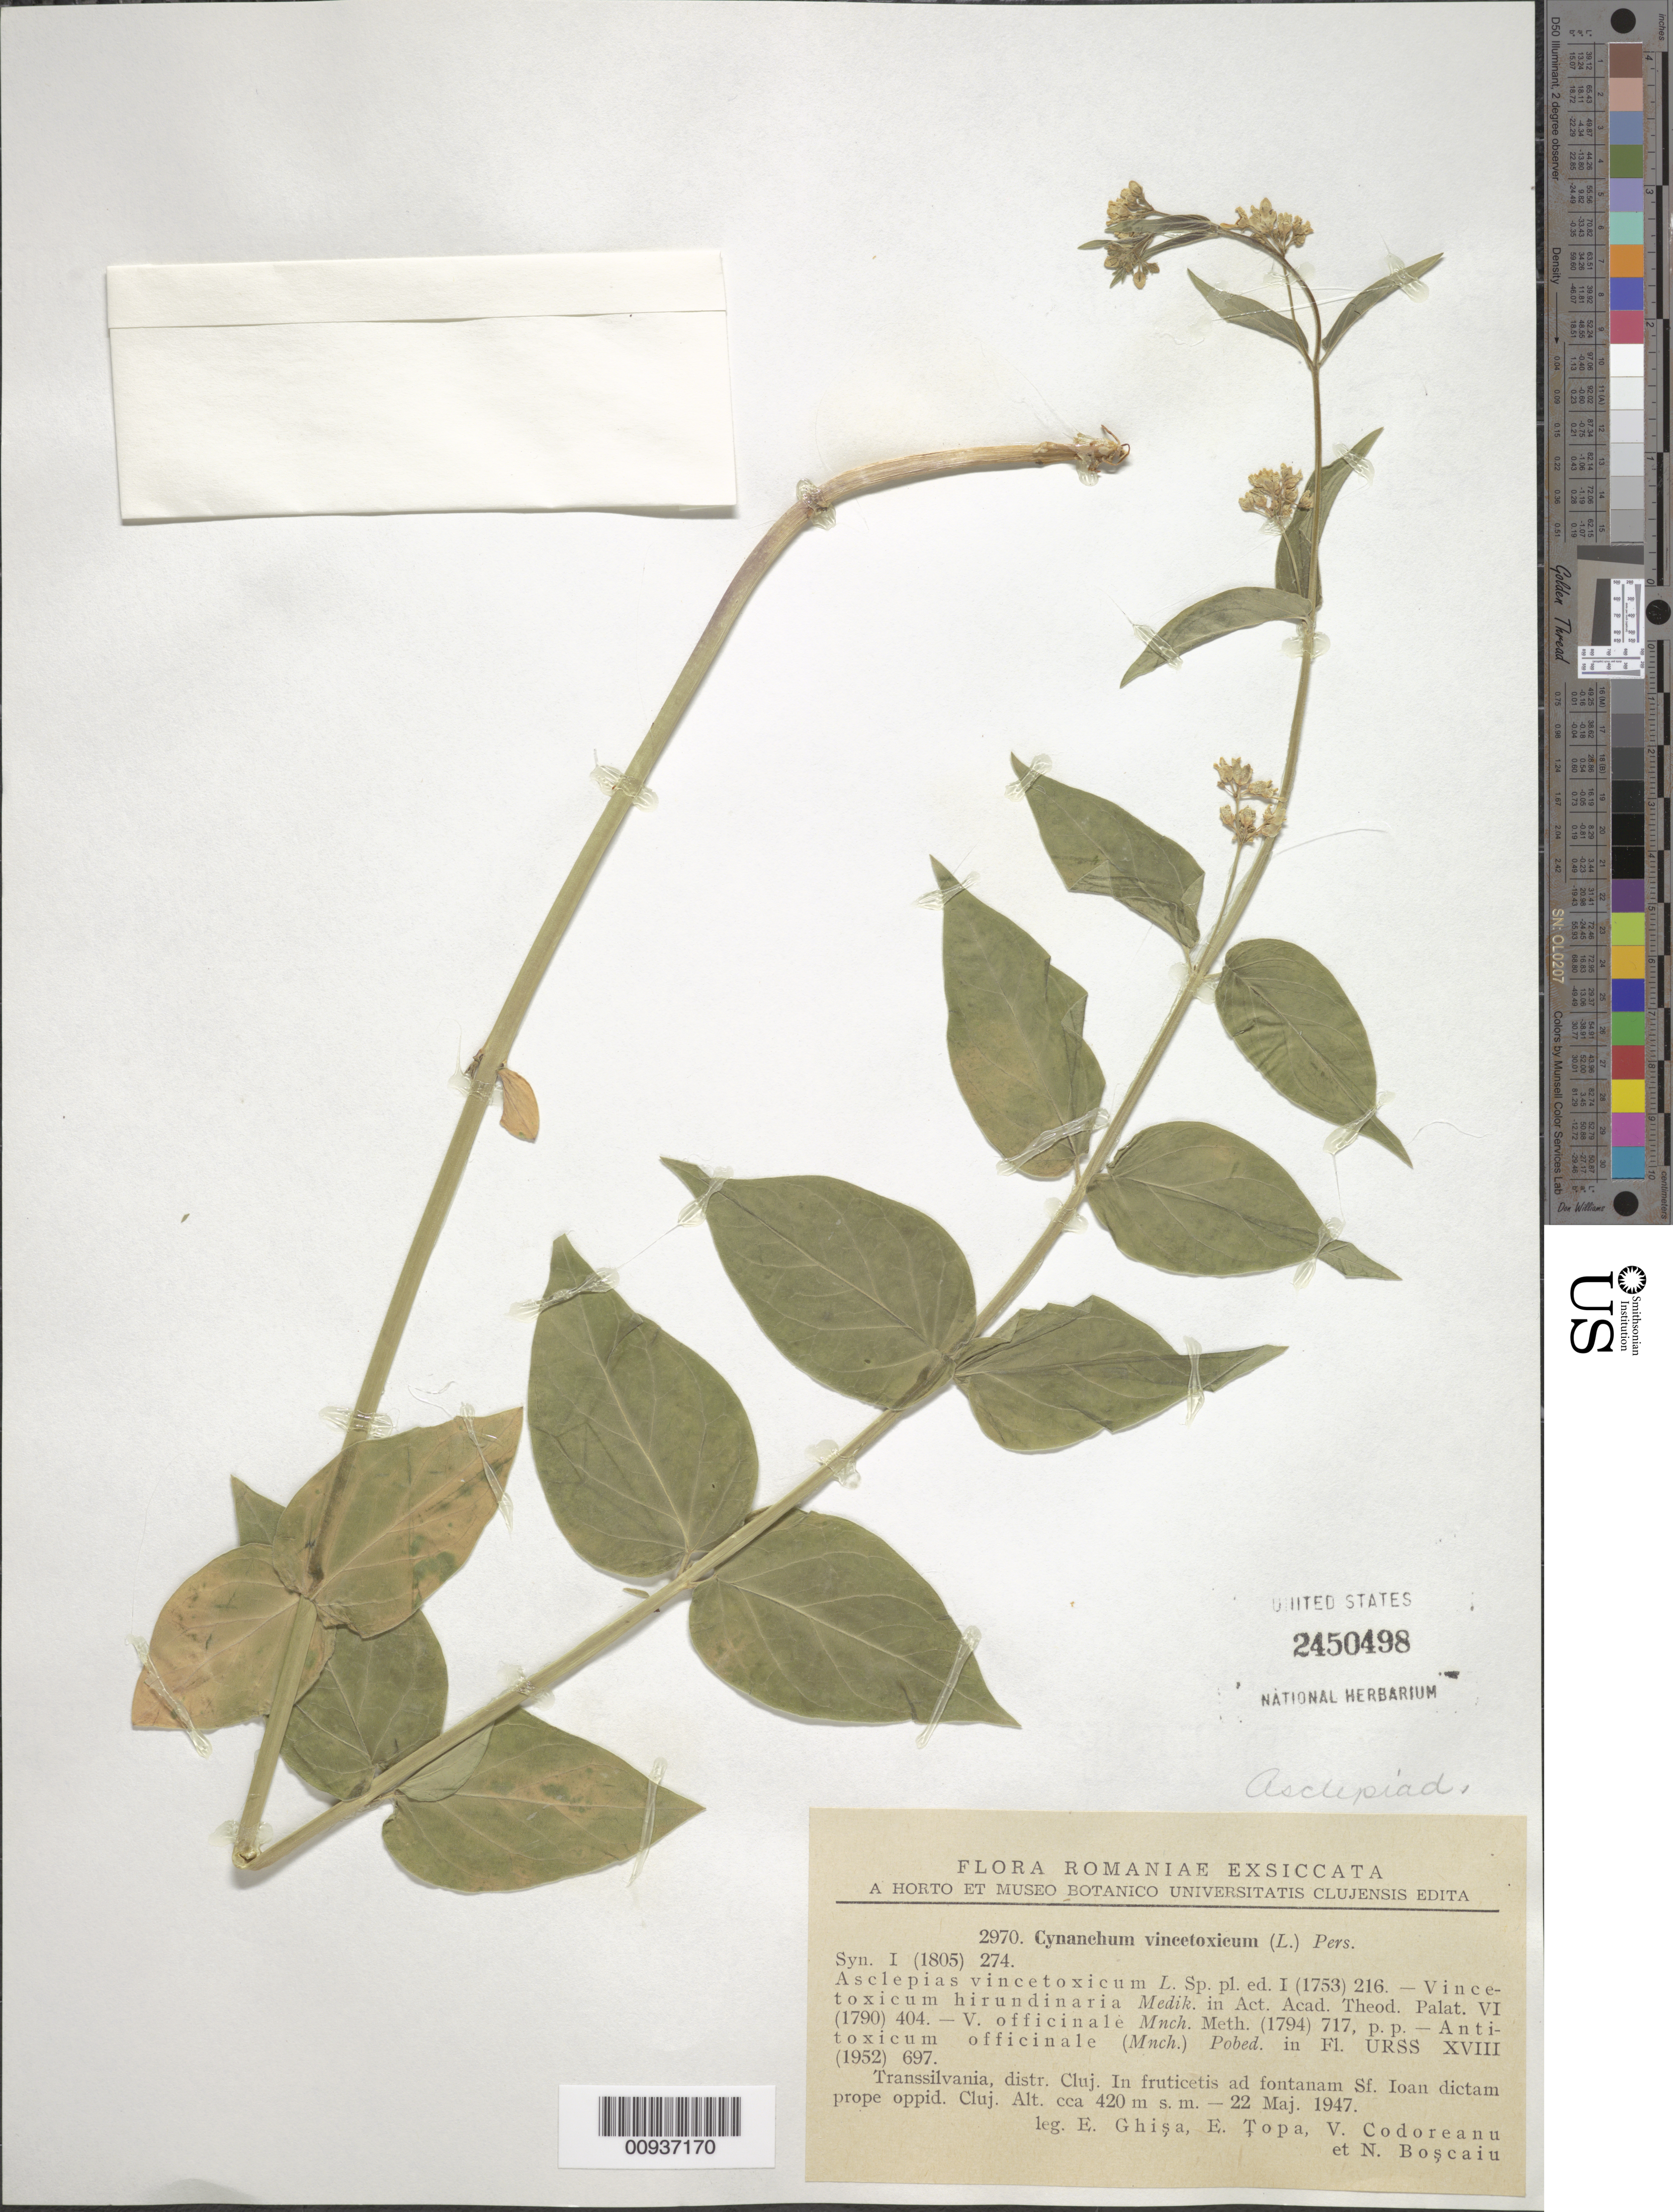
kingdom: Plantae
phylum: Tracheophyta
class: Magnoliopsida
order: Gentianales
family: Apocynaceae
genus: Cynanchum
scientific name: Cynanchum vincetoxicum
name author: Pers.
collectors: E. Ghisa, E. Topa, Cordoreanu, V. & Boscaiu, N.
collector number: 2970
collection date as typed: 22 May 1947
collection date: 1947-05-22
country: Romania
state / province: Cluj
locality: Transsilvanis, distr. Cluj. In fruticetis ad fontanam Sf. Ioan dictam prope oppid. Cluj.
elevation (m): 420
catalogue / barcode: US 2450498